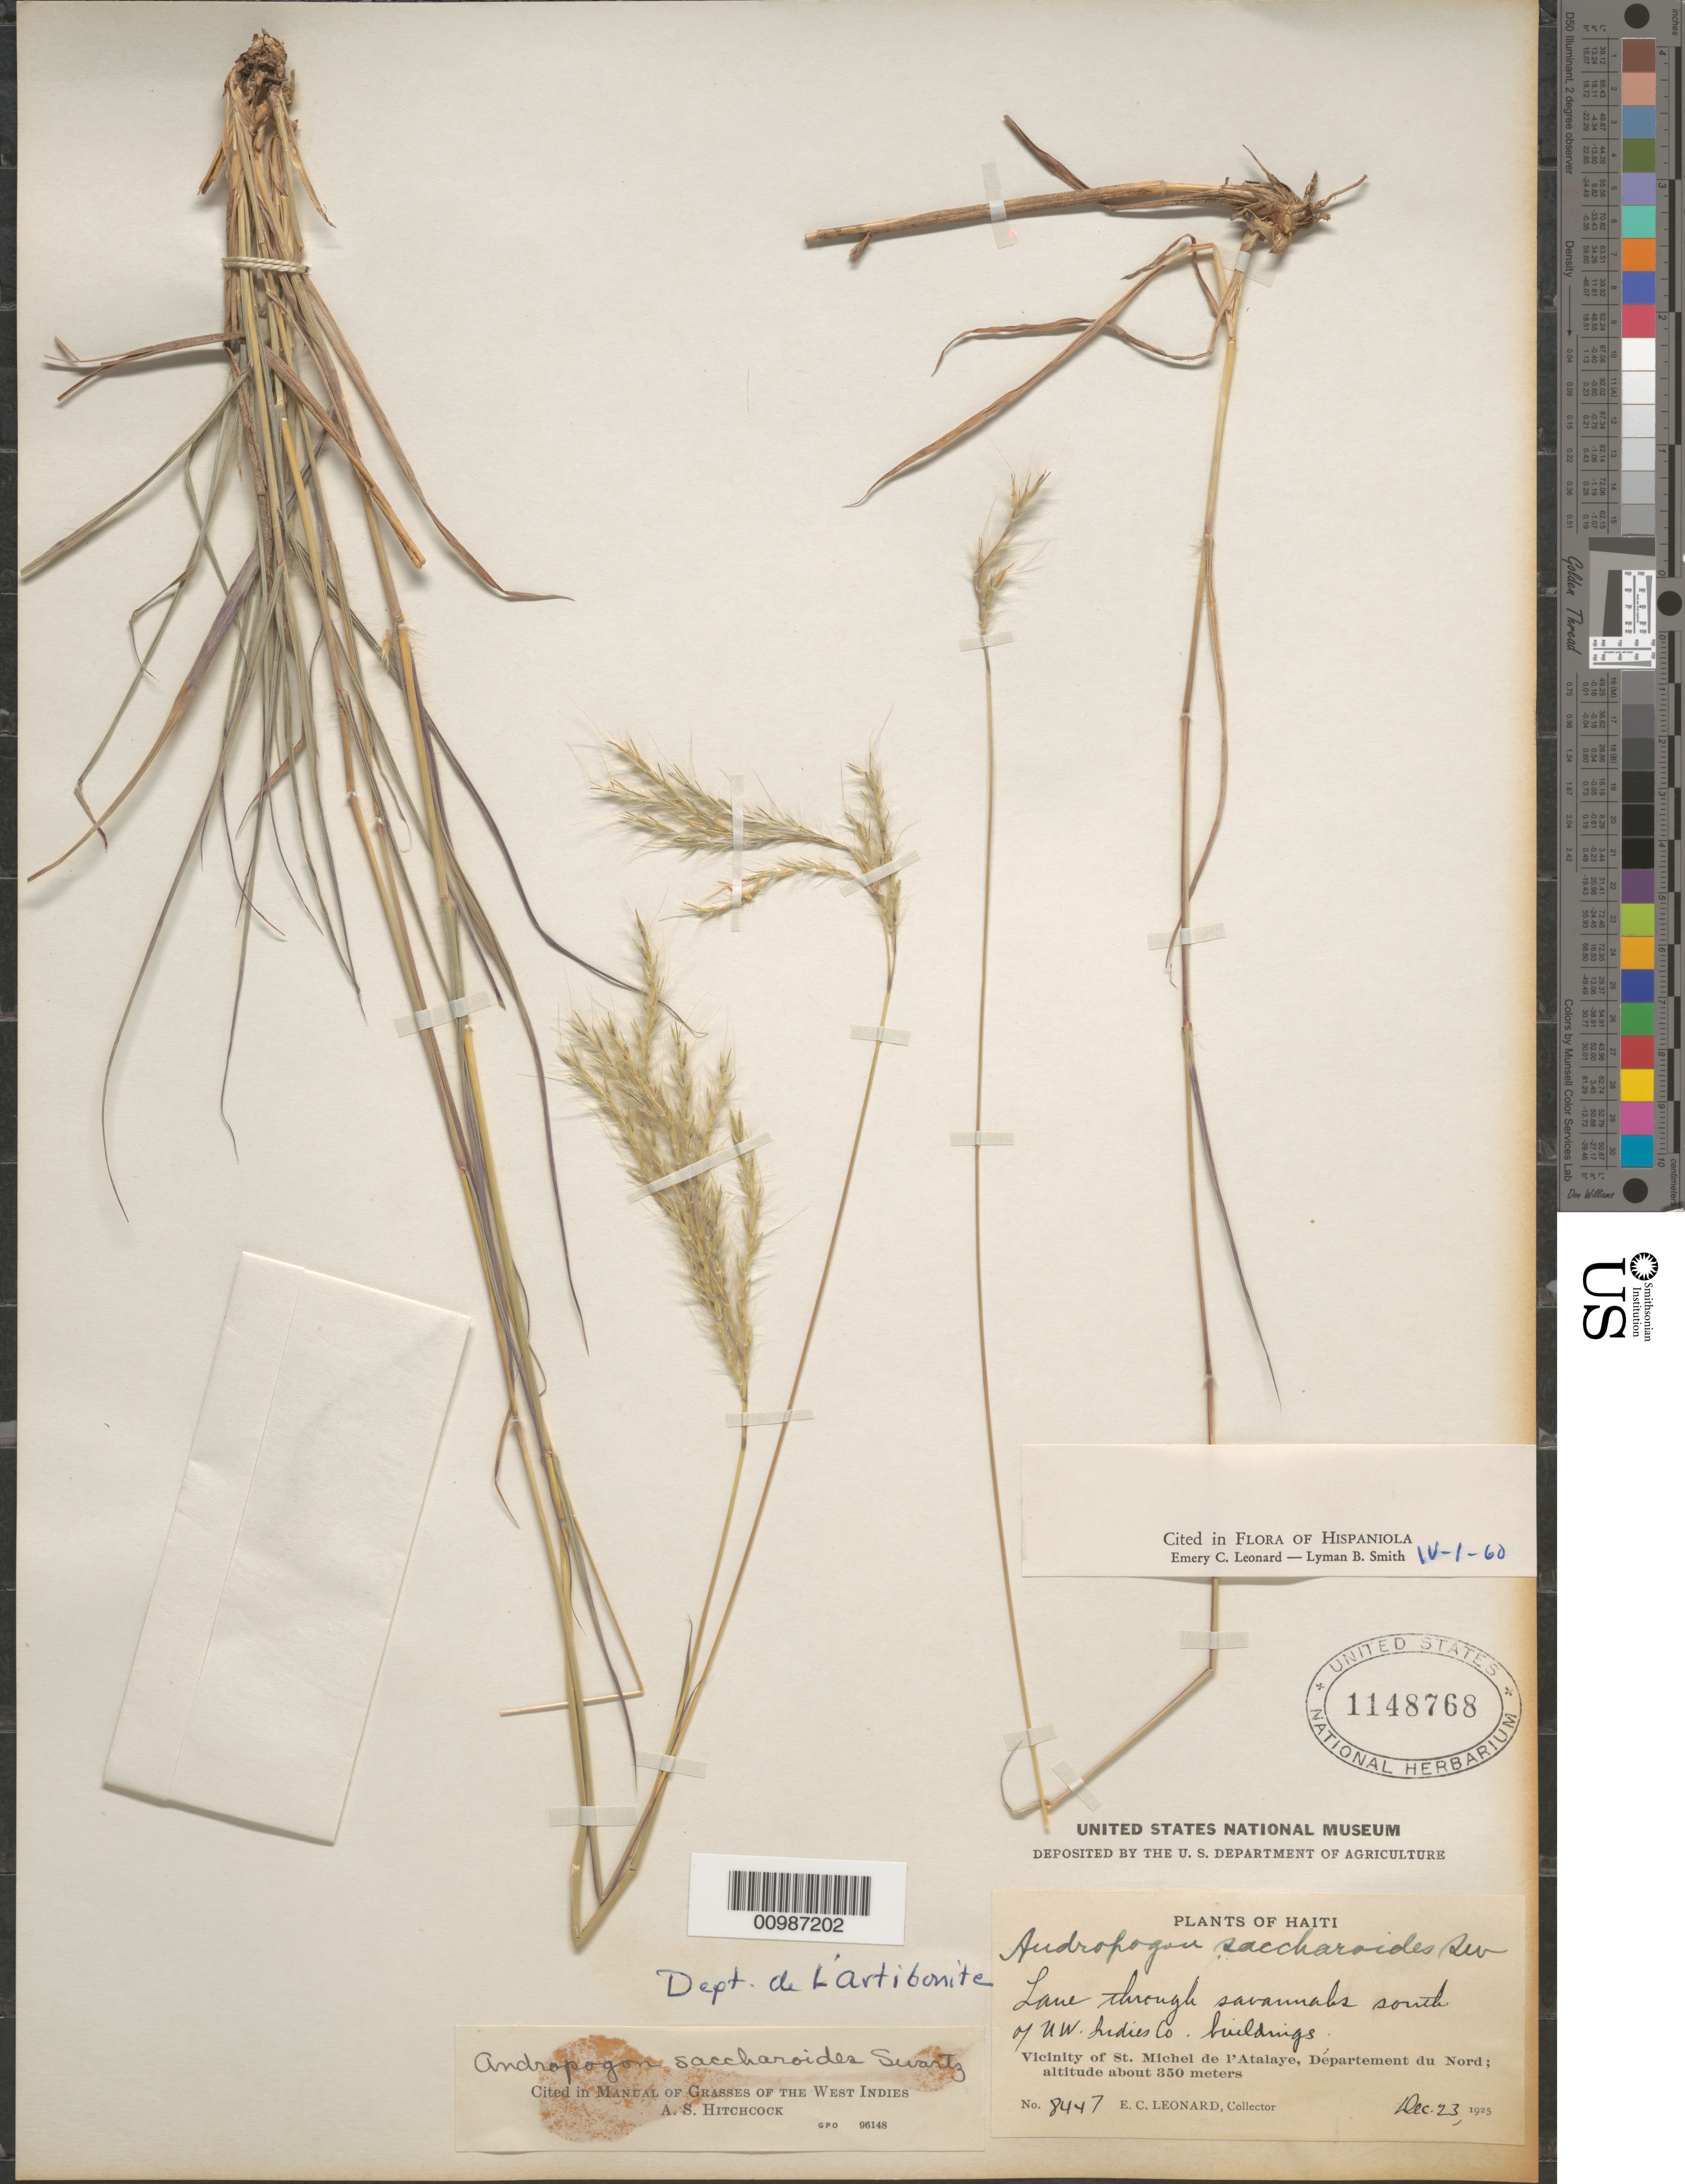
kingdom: Plantae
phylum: Tracheophyta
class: Liliopsida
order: Poales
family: Poaceae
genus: Andropogon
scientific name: Andropogon saccharoides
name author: Sw.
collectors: E. C. Leonard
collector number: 8447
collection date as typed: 23 Dec 1925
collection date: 1925-12-23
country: Haiti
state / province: Artibonite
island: Hispaniola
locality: Vicinity of St. Michel de l'Atalaye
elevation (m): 350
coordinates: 0 N, 0 E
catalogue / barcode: US 1148768